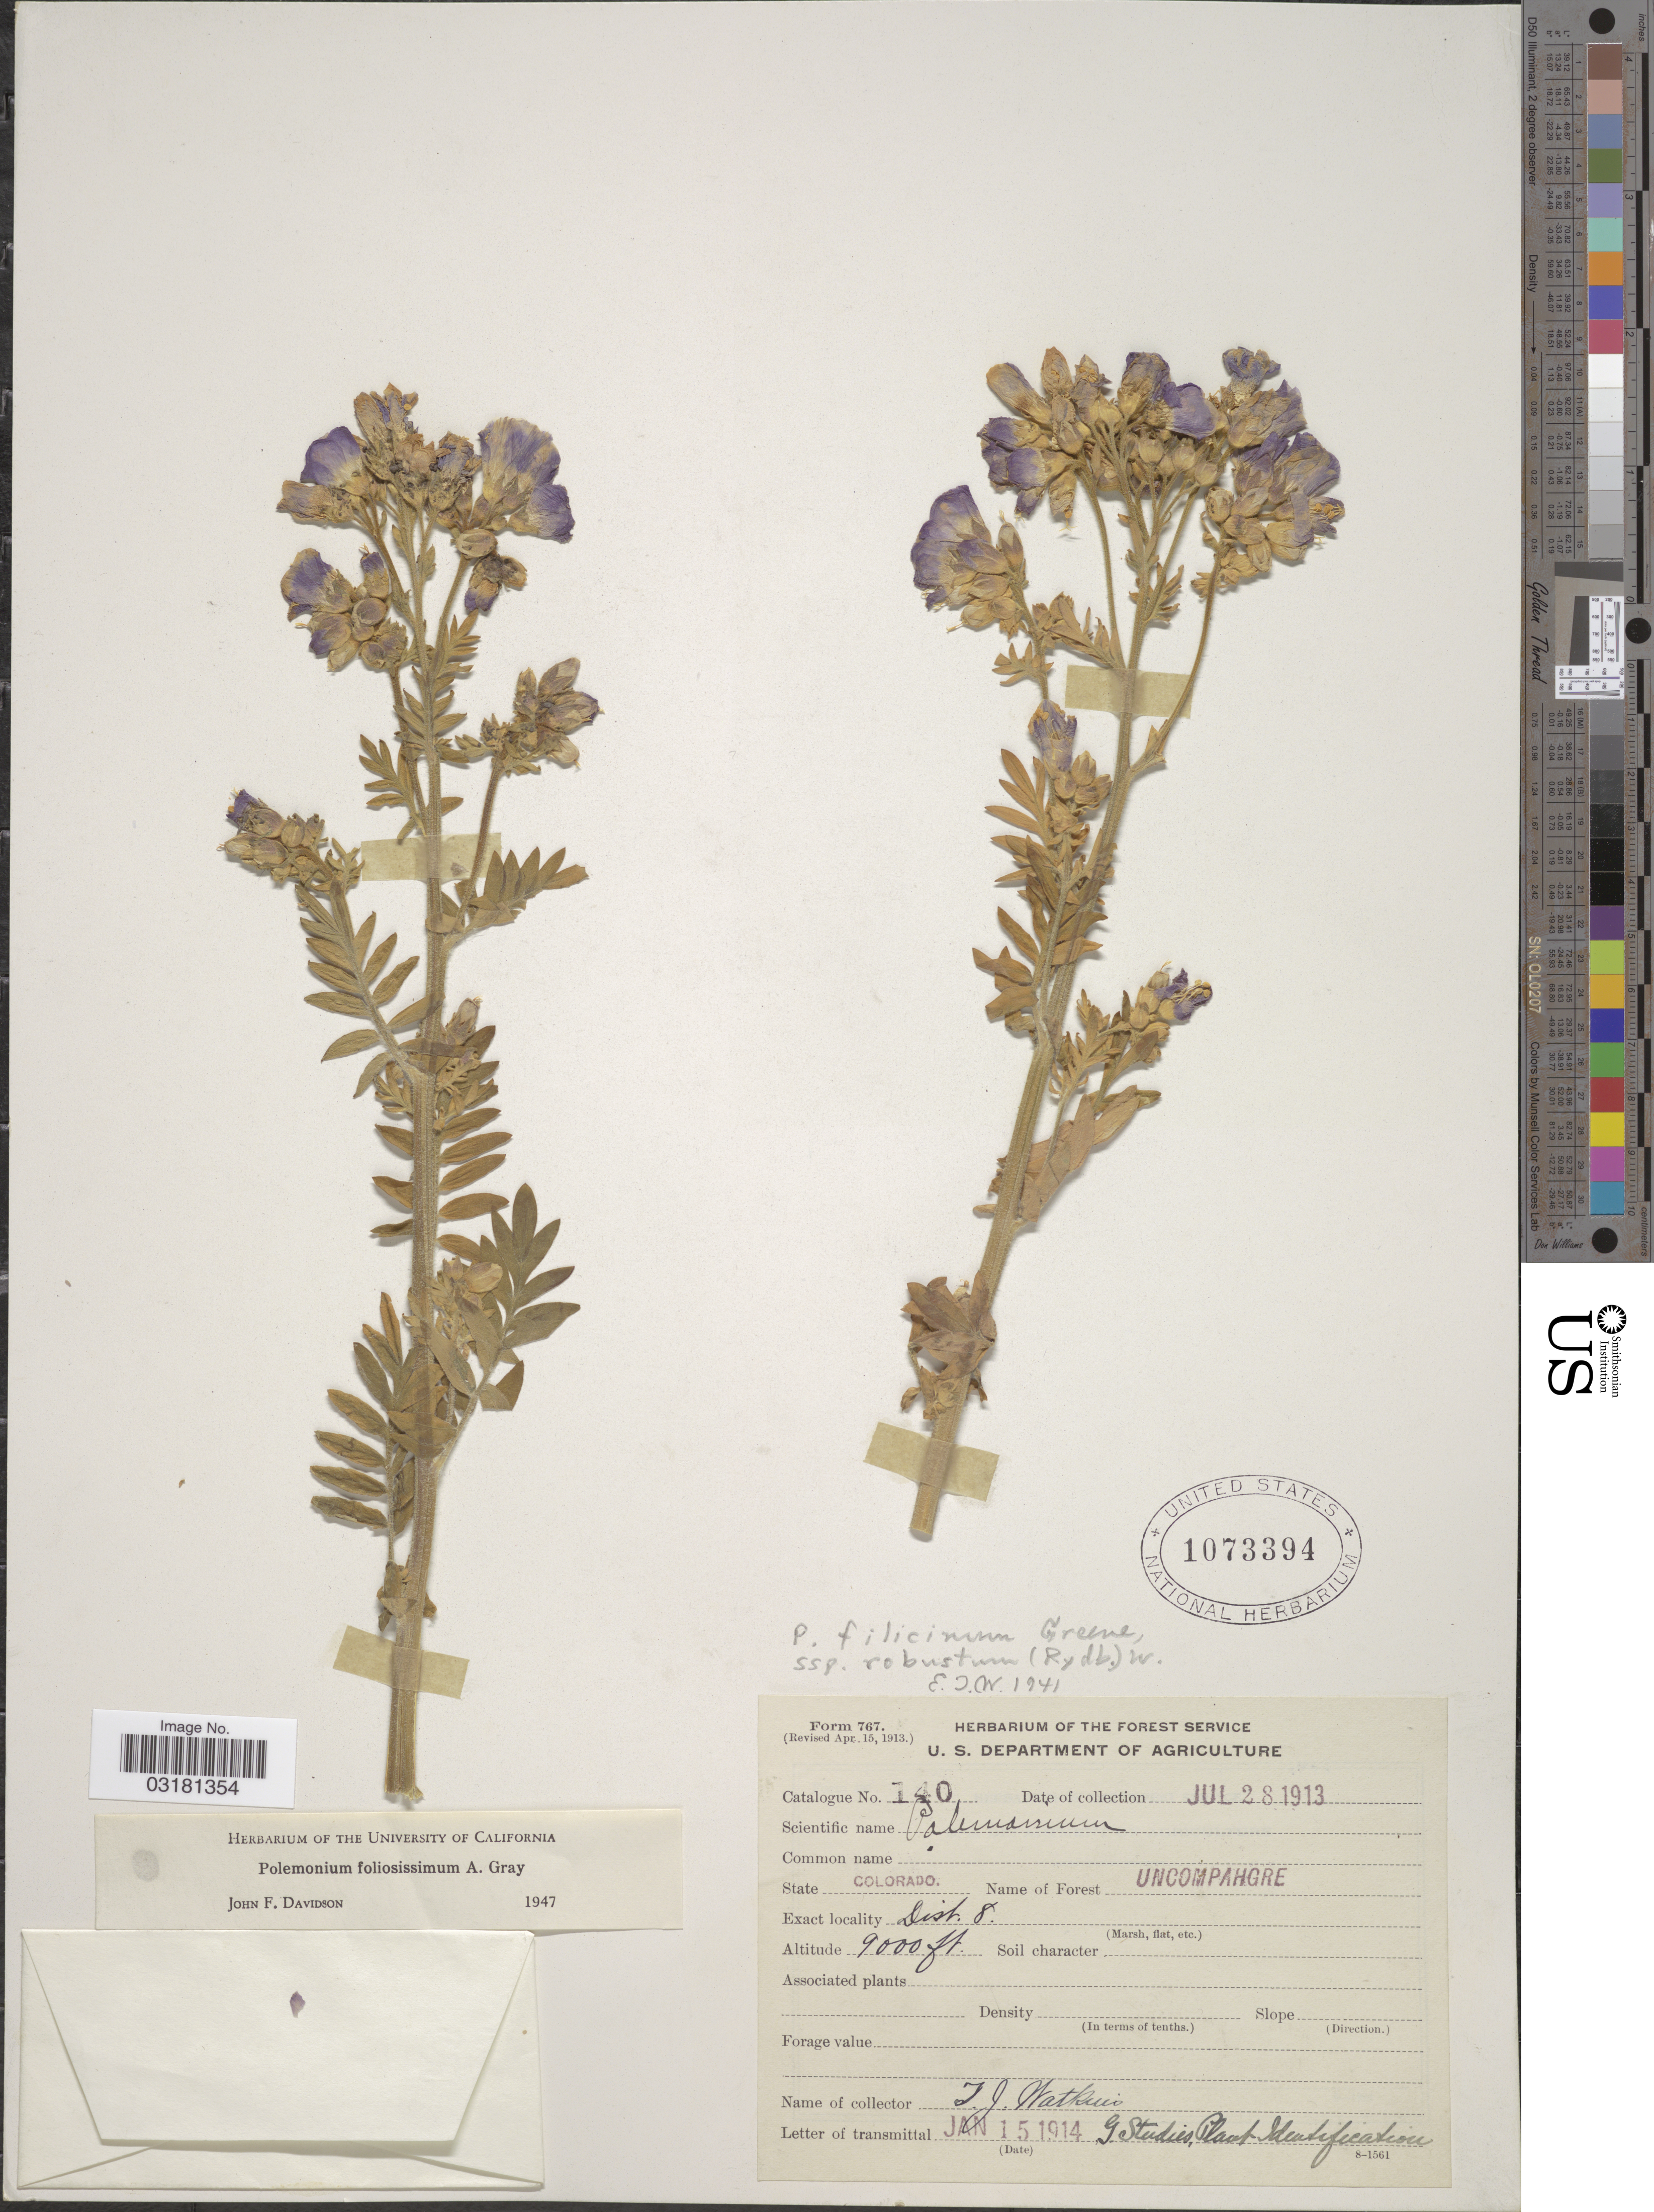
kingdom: Plantae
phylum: Tracheophyta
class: Magnoliopsida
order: Ericales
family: Polemoniaceae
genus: Polemonium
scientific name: Polemonium foliosissimum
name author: A. Gray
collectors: I. Watkins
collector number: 40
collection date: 1913-07-28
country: United States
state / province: Colorado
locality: Uncompahgre. Dist. 8.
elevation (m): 2743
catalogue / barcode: US 1073394